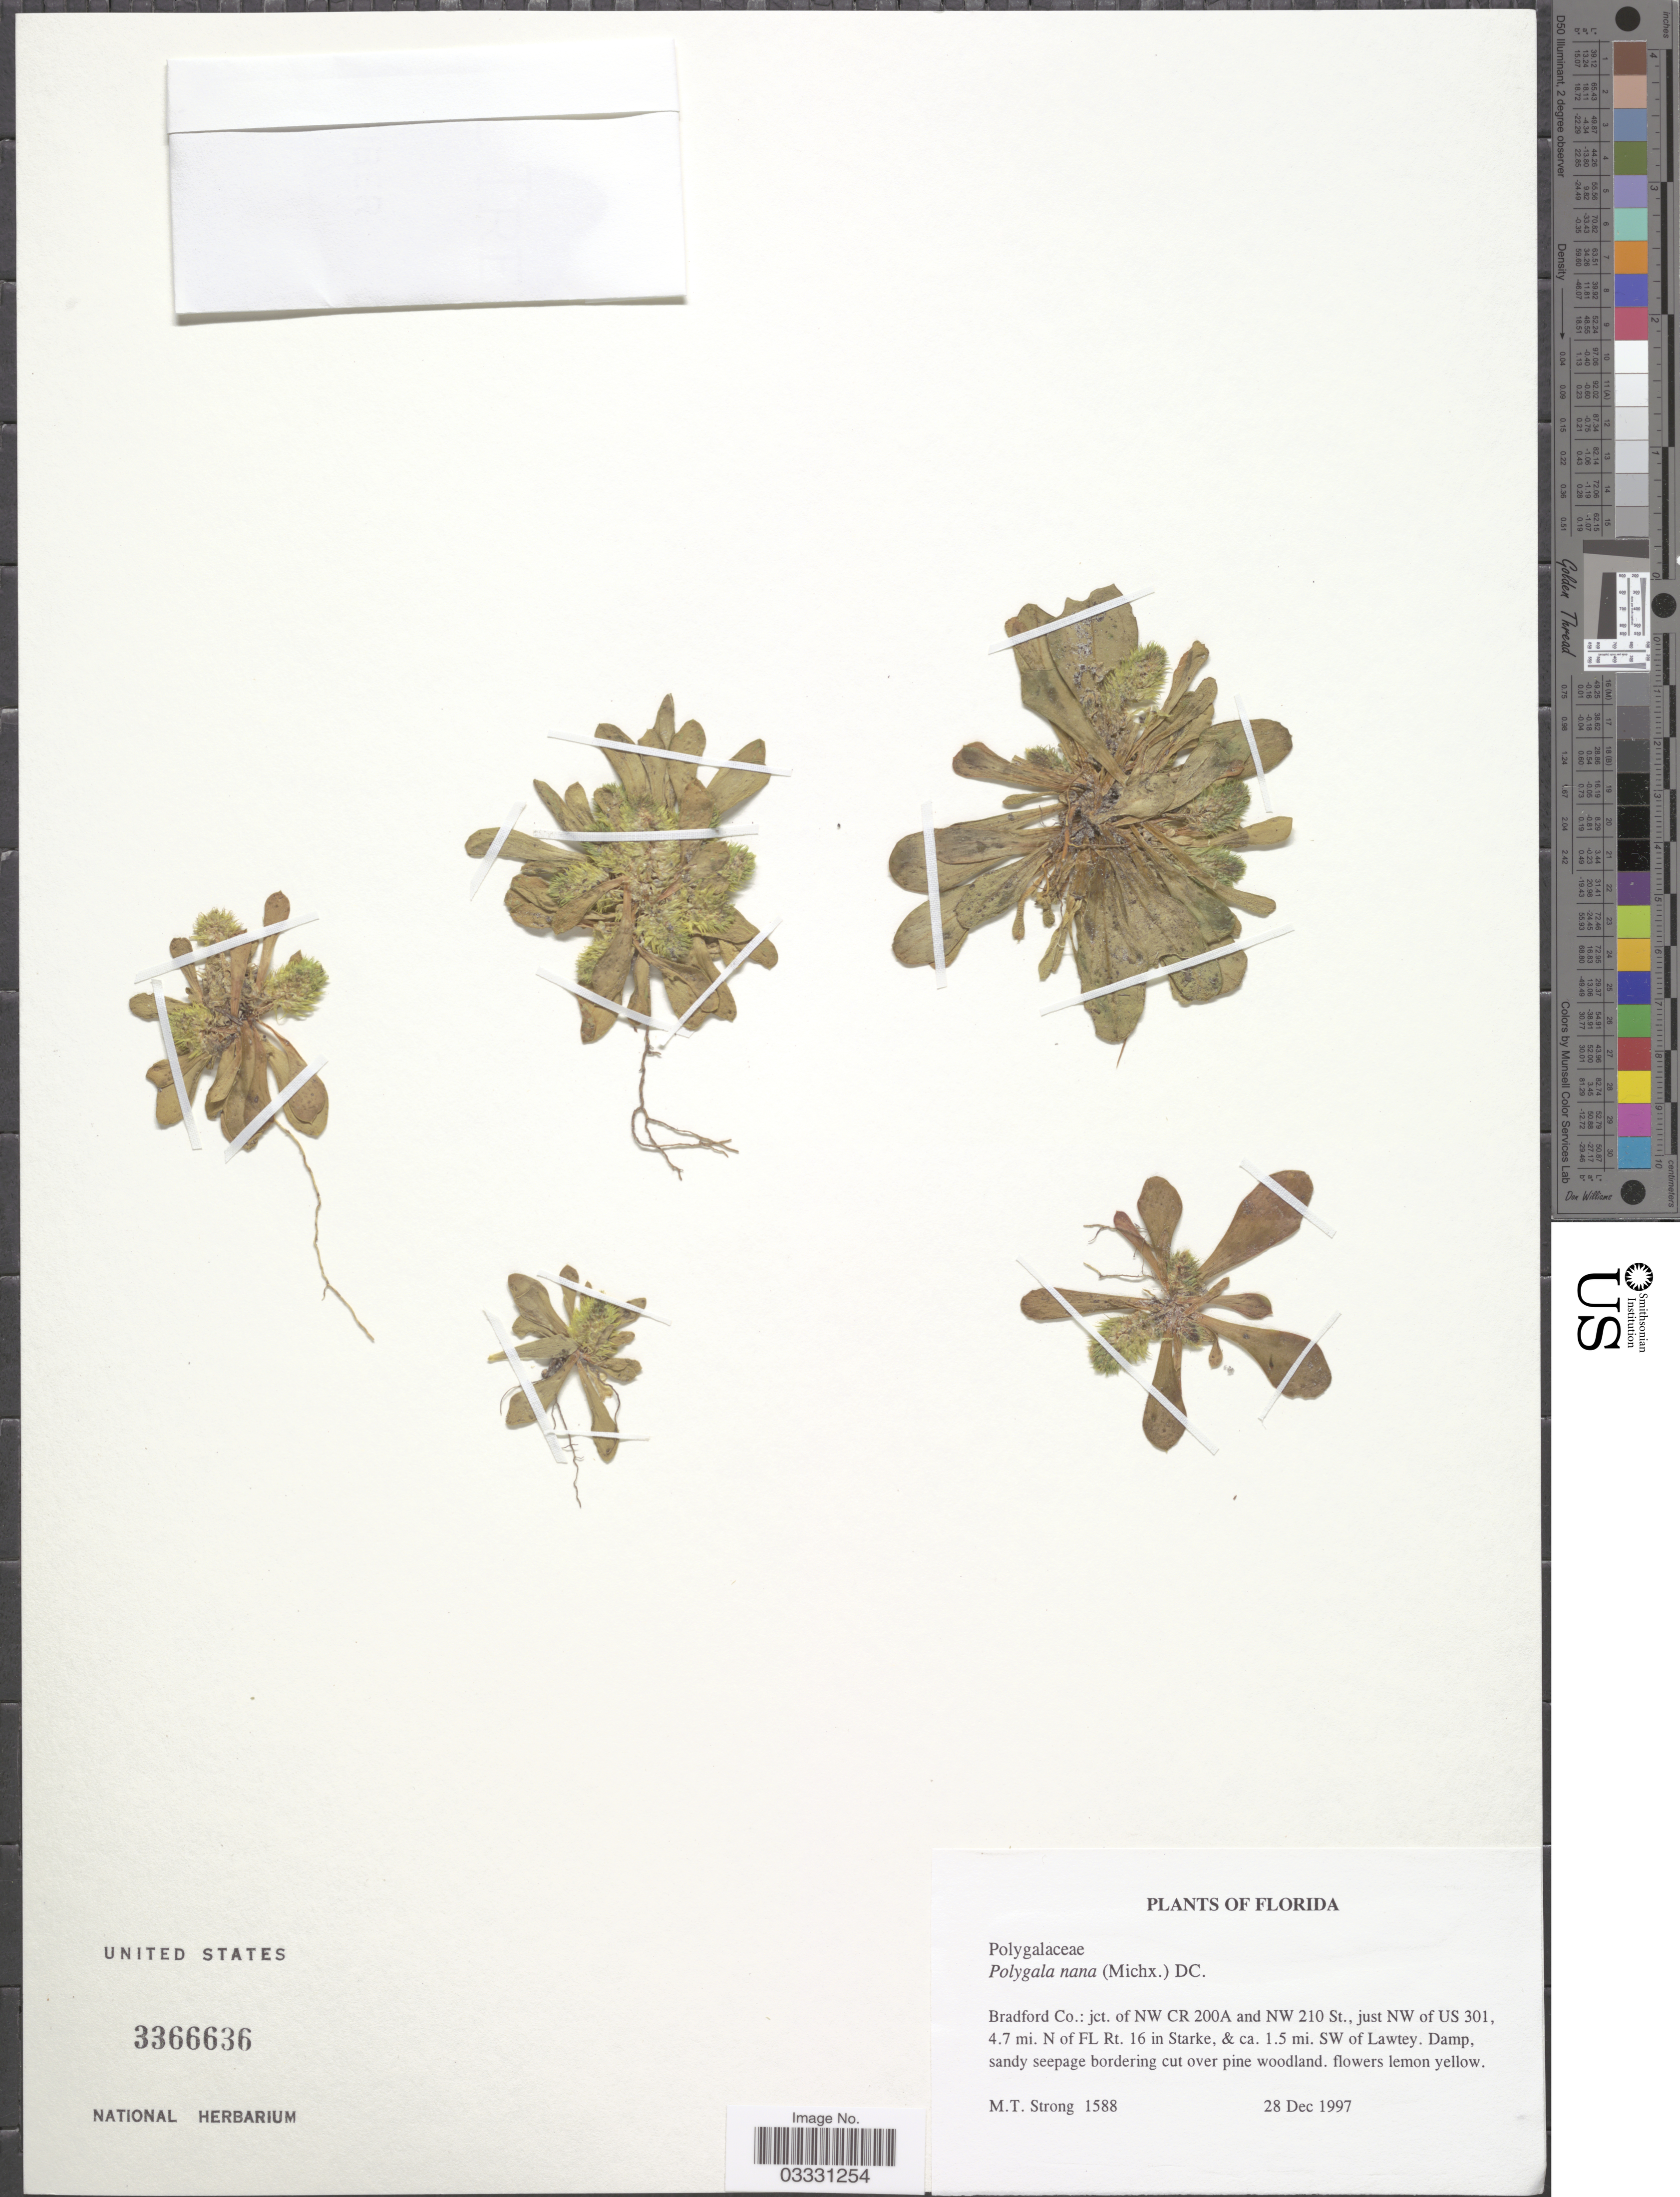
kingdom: Plantae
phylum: Tracheophyta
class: Magnoliopsida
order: Fabales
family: Polygalaceae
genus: Polygala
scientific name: Polygala nana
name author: (Michx.) DC.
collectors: M. T. Strong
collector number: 1588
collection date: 1997-12-28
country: United States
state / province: Florida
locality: Bradford Co.: jct. of NW CR 200A and NW 210 St., just NW of US 301, 4.7 mi. N of FL Rt. 16 in Starke, & ca. 1.5 mi. SW of Lawtey.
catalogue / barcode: US 3366636